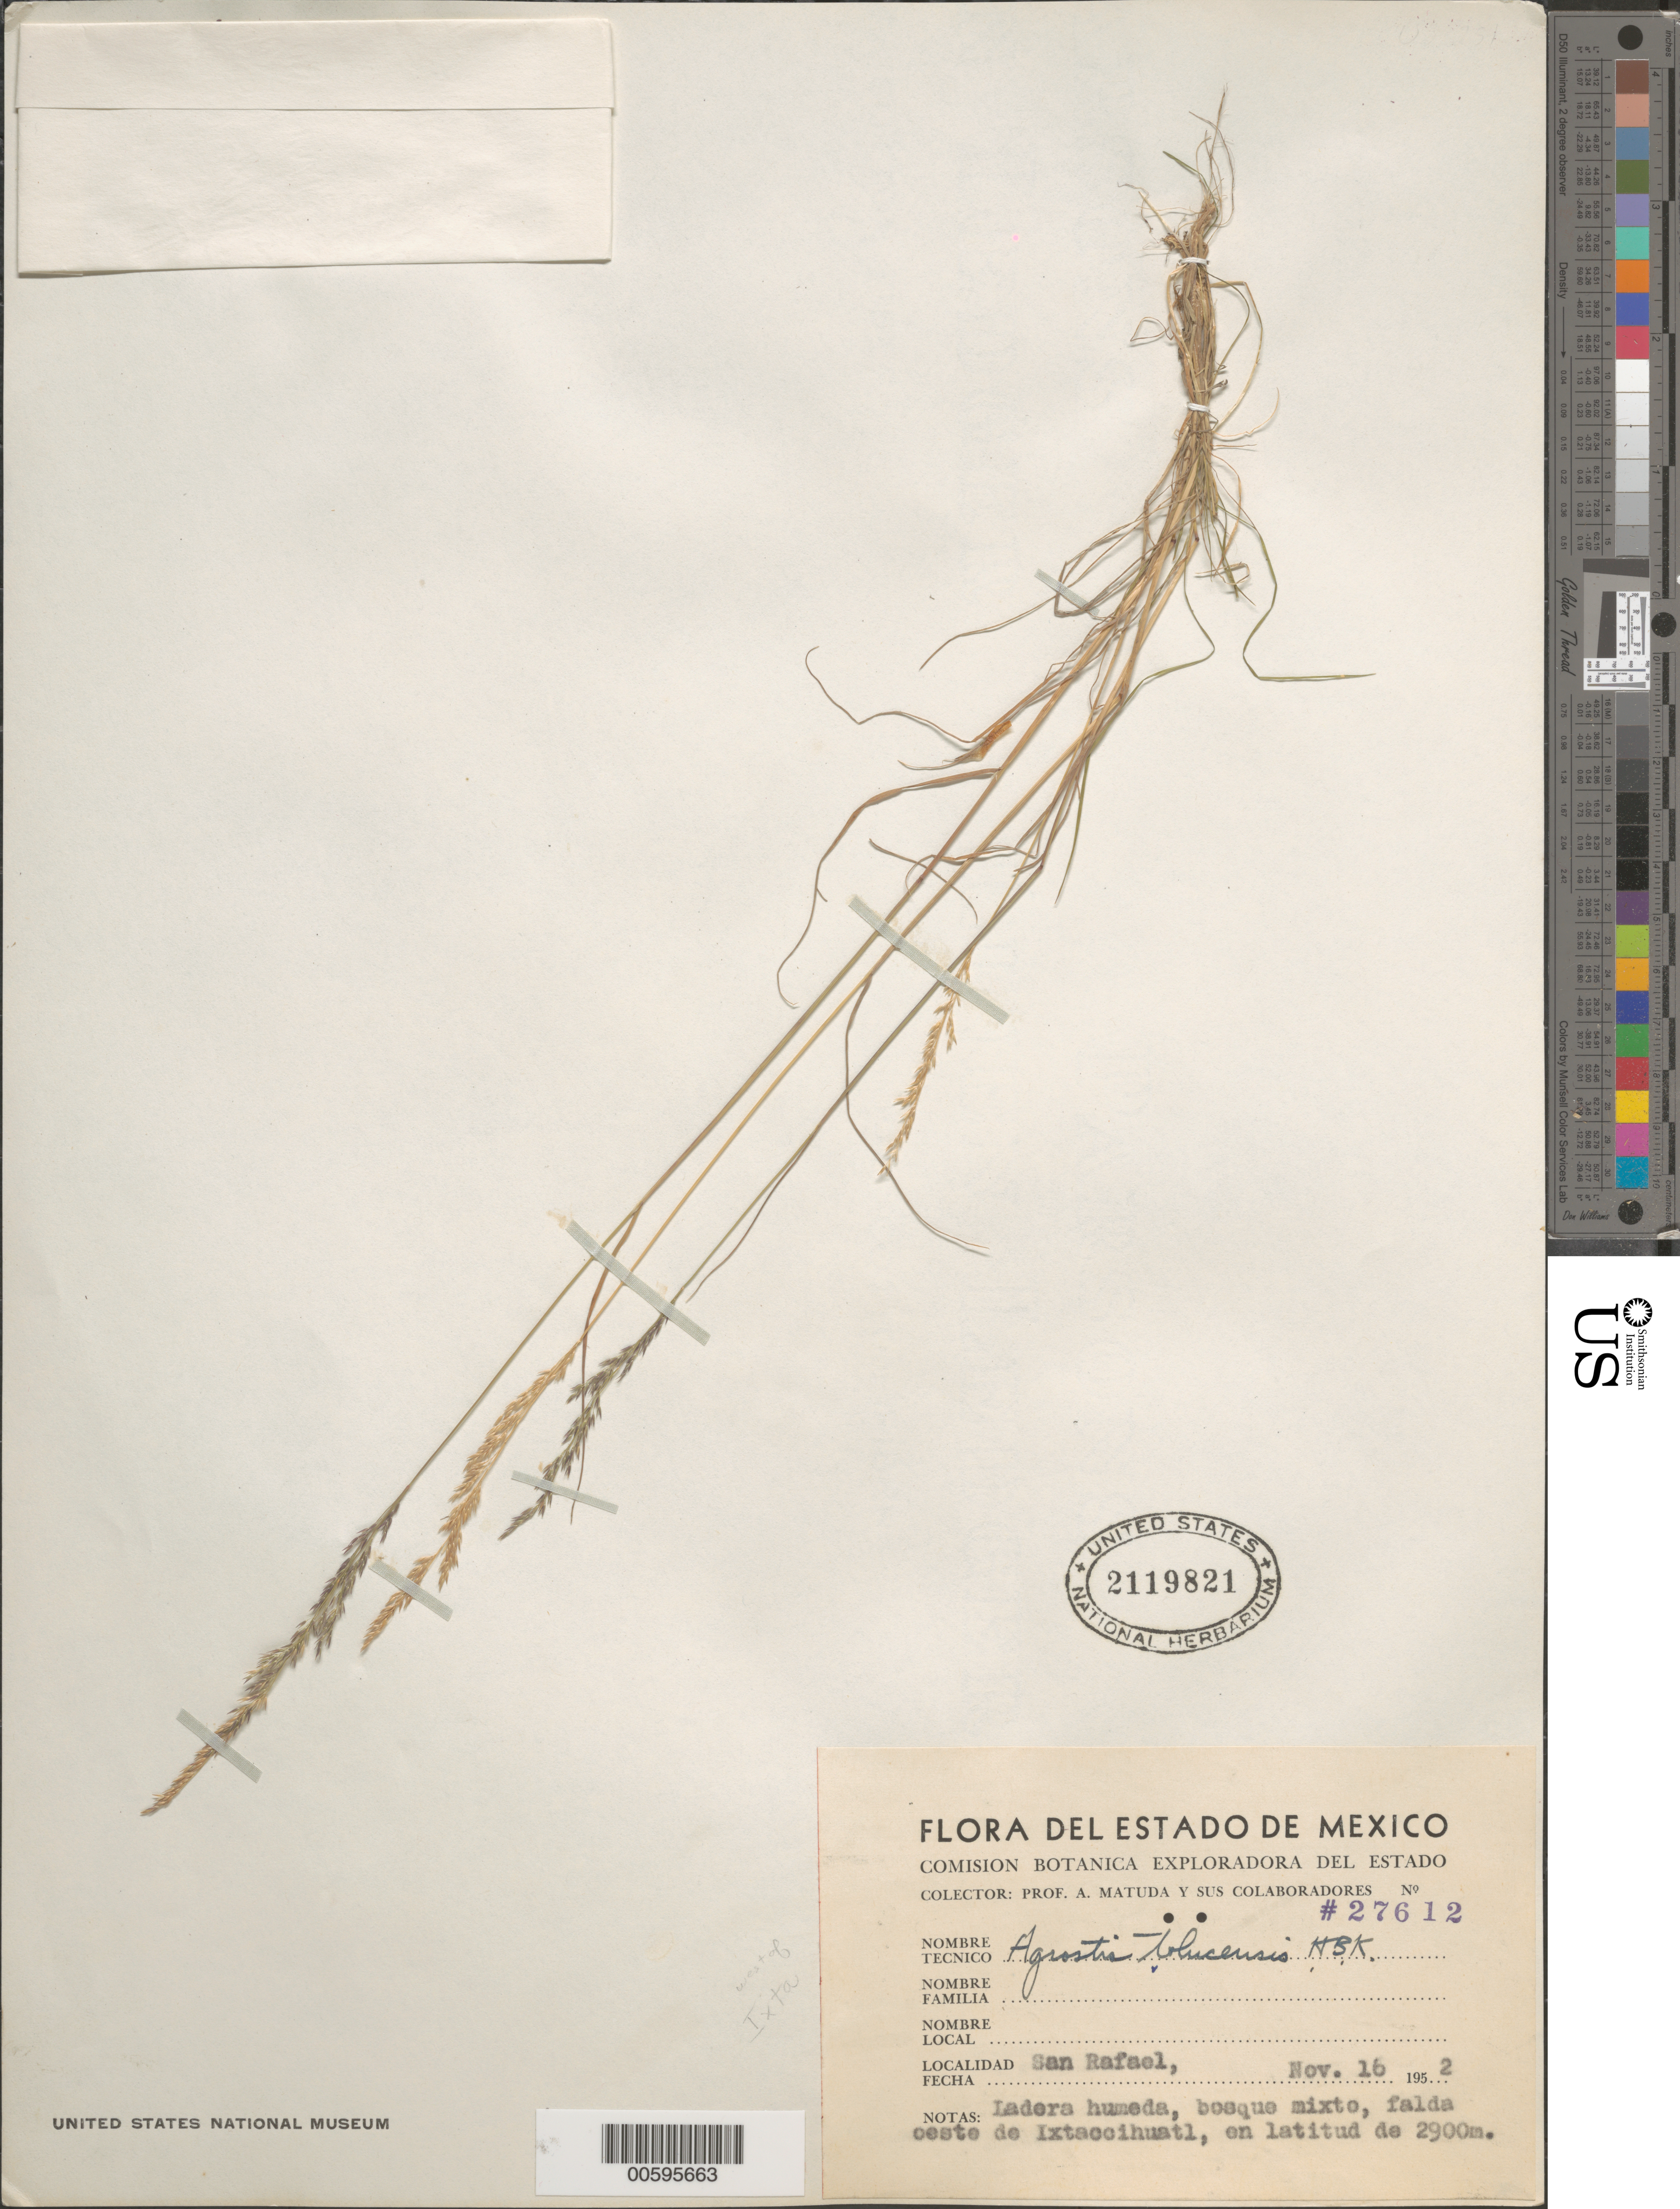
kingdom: Plantae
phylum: Tracheophyta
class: Liliopsida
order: Poales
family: Poaceae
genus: Agrostis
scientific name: Agrostis tolucensis Kunth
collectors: E. Matuda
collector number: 27612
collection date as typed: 16 Nov 1952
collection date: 1952-11-16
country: Mexico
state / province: México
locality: San Rafael, falda oeste do Ixtaccihuatl.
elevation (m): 2900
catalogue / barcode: US 2119821